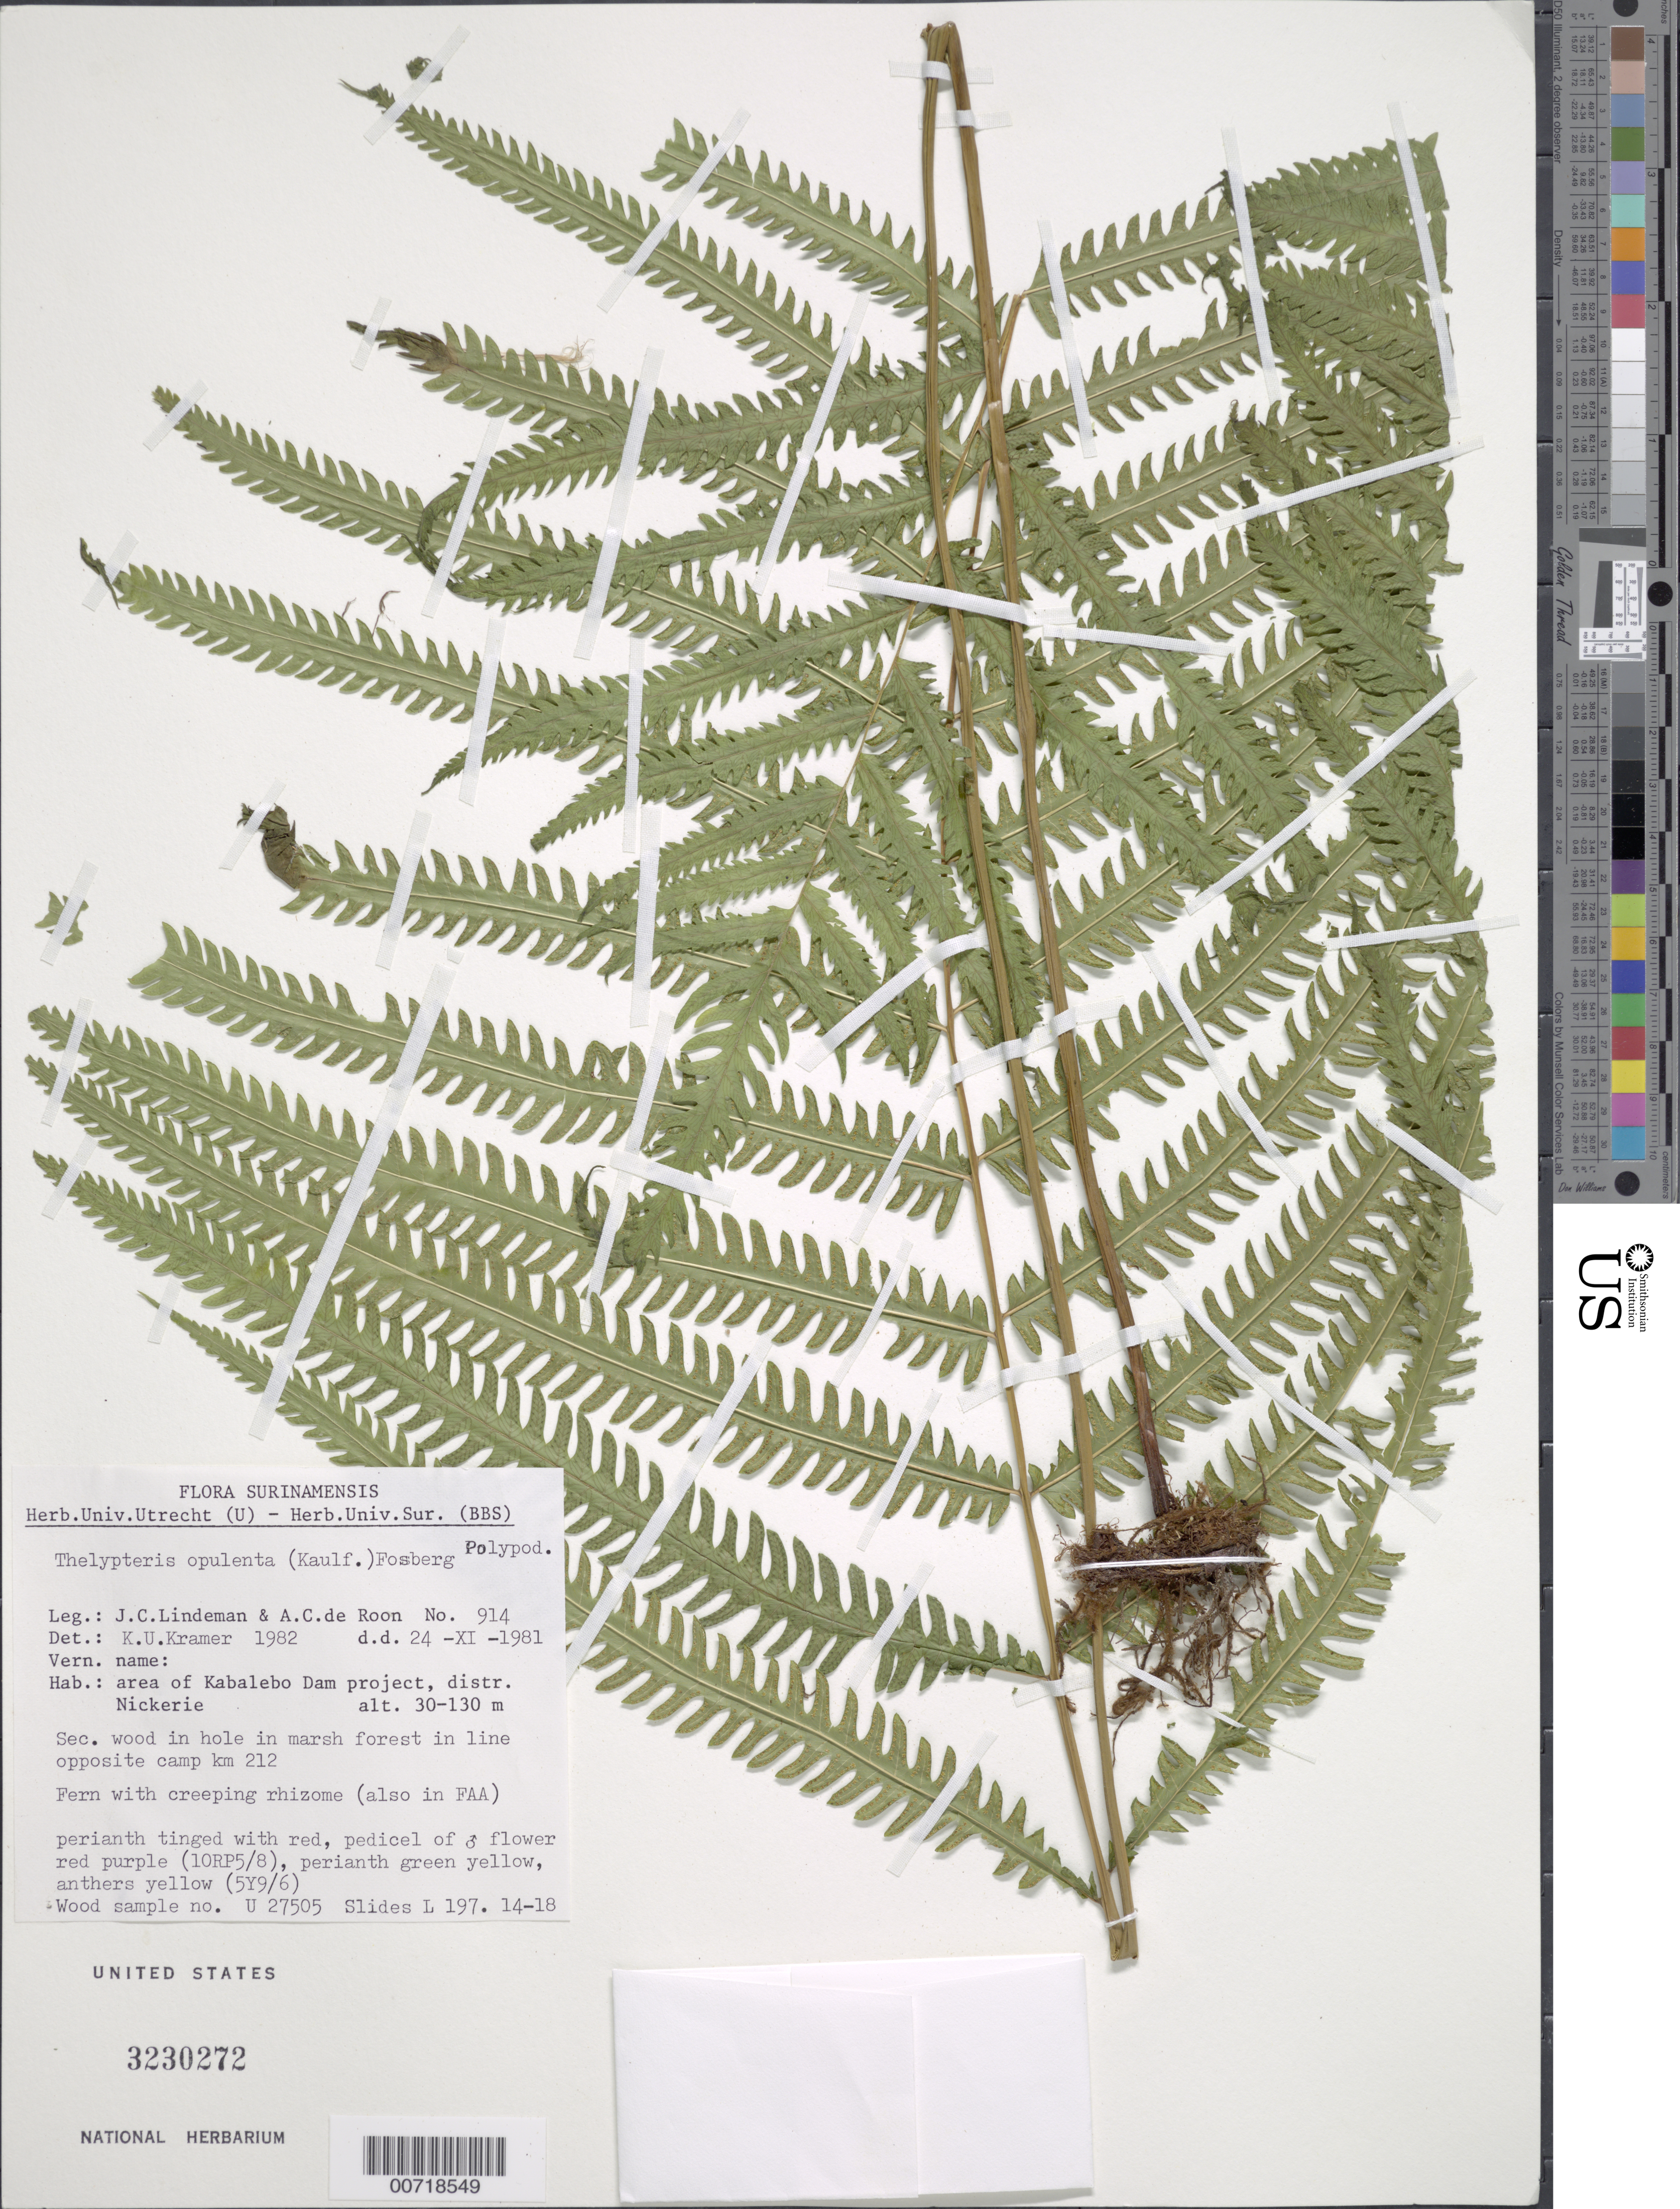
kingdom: Plantae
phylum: Tracheophyta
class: Polypodiopsida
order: Polypodiales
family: Thelypteridaceae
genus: Amphineuron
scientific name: Amphineuron opulentum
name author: (Kaulf.) Holttum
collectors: J. C. Lindeman & A. de Roon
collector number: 81 914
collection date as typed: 24-Nov-81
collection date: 1981-11-24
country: Suriname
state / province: Nickerie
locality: Kabalebo Dam project area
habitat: Marsh forest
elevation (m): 30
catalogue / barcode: US 3230272